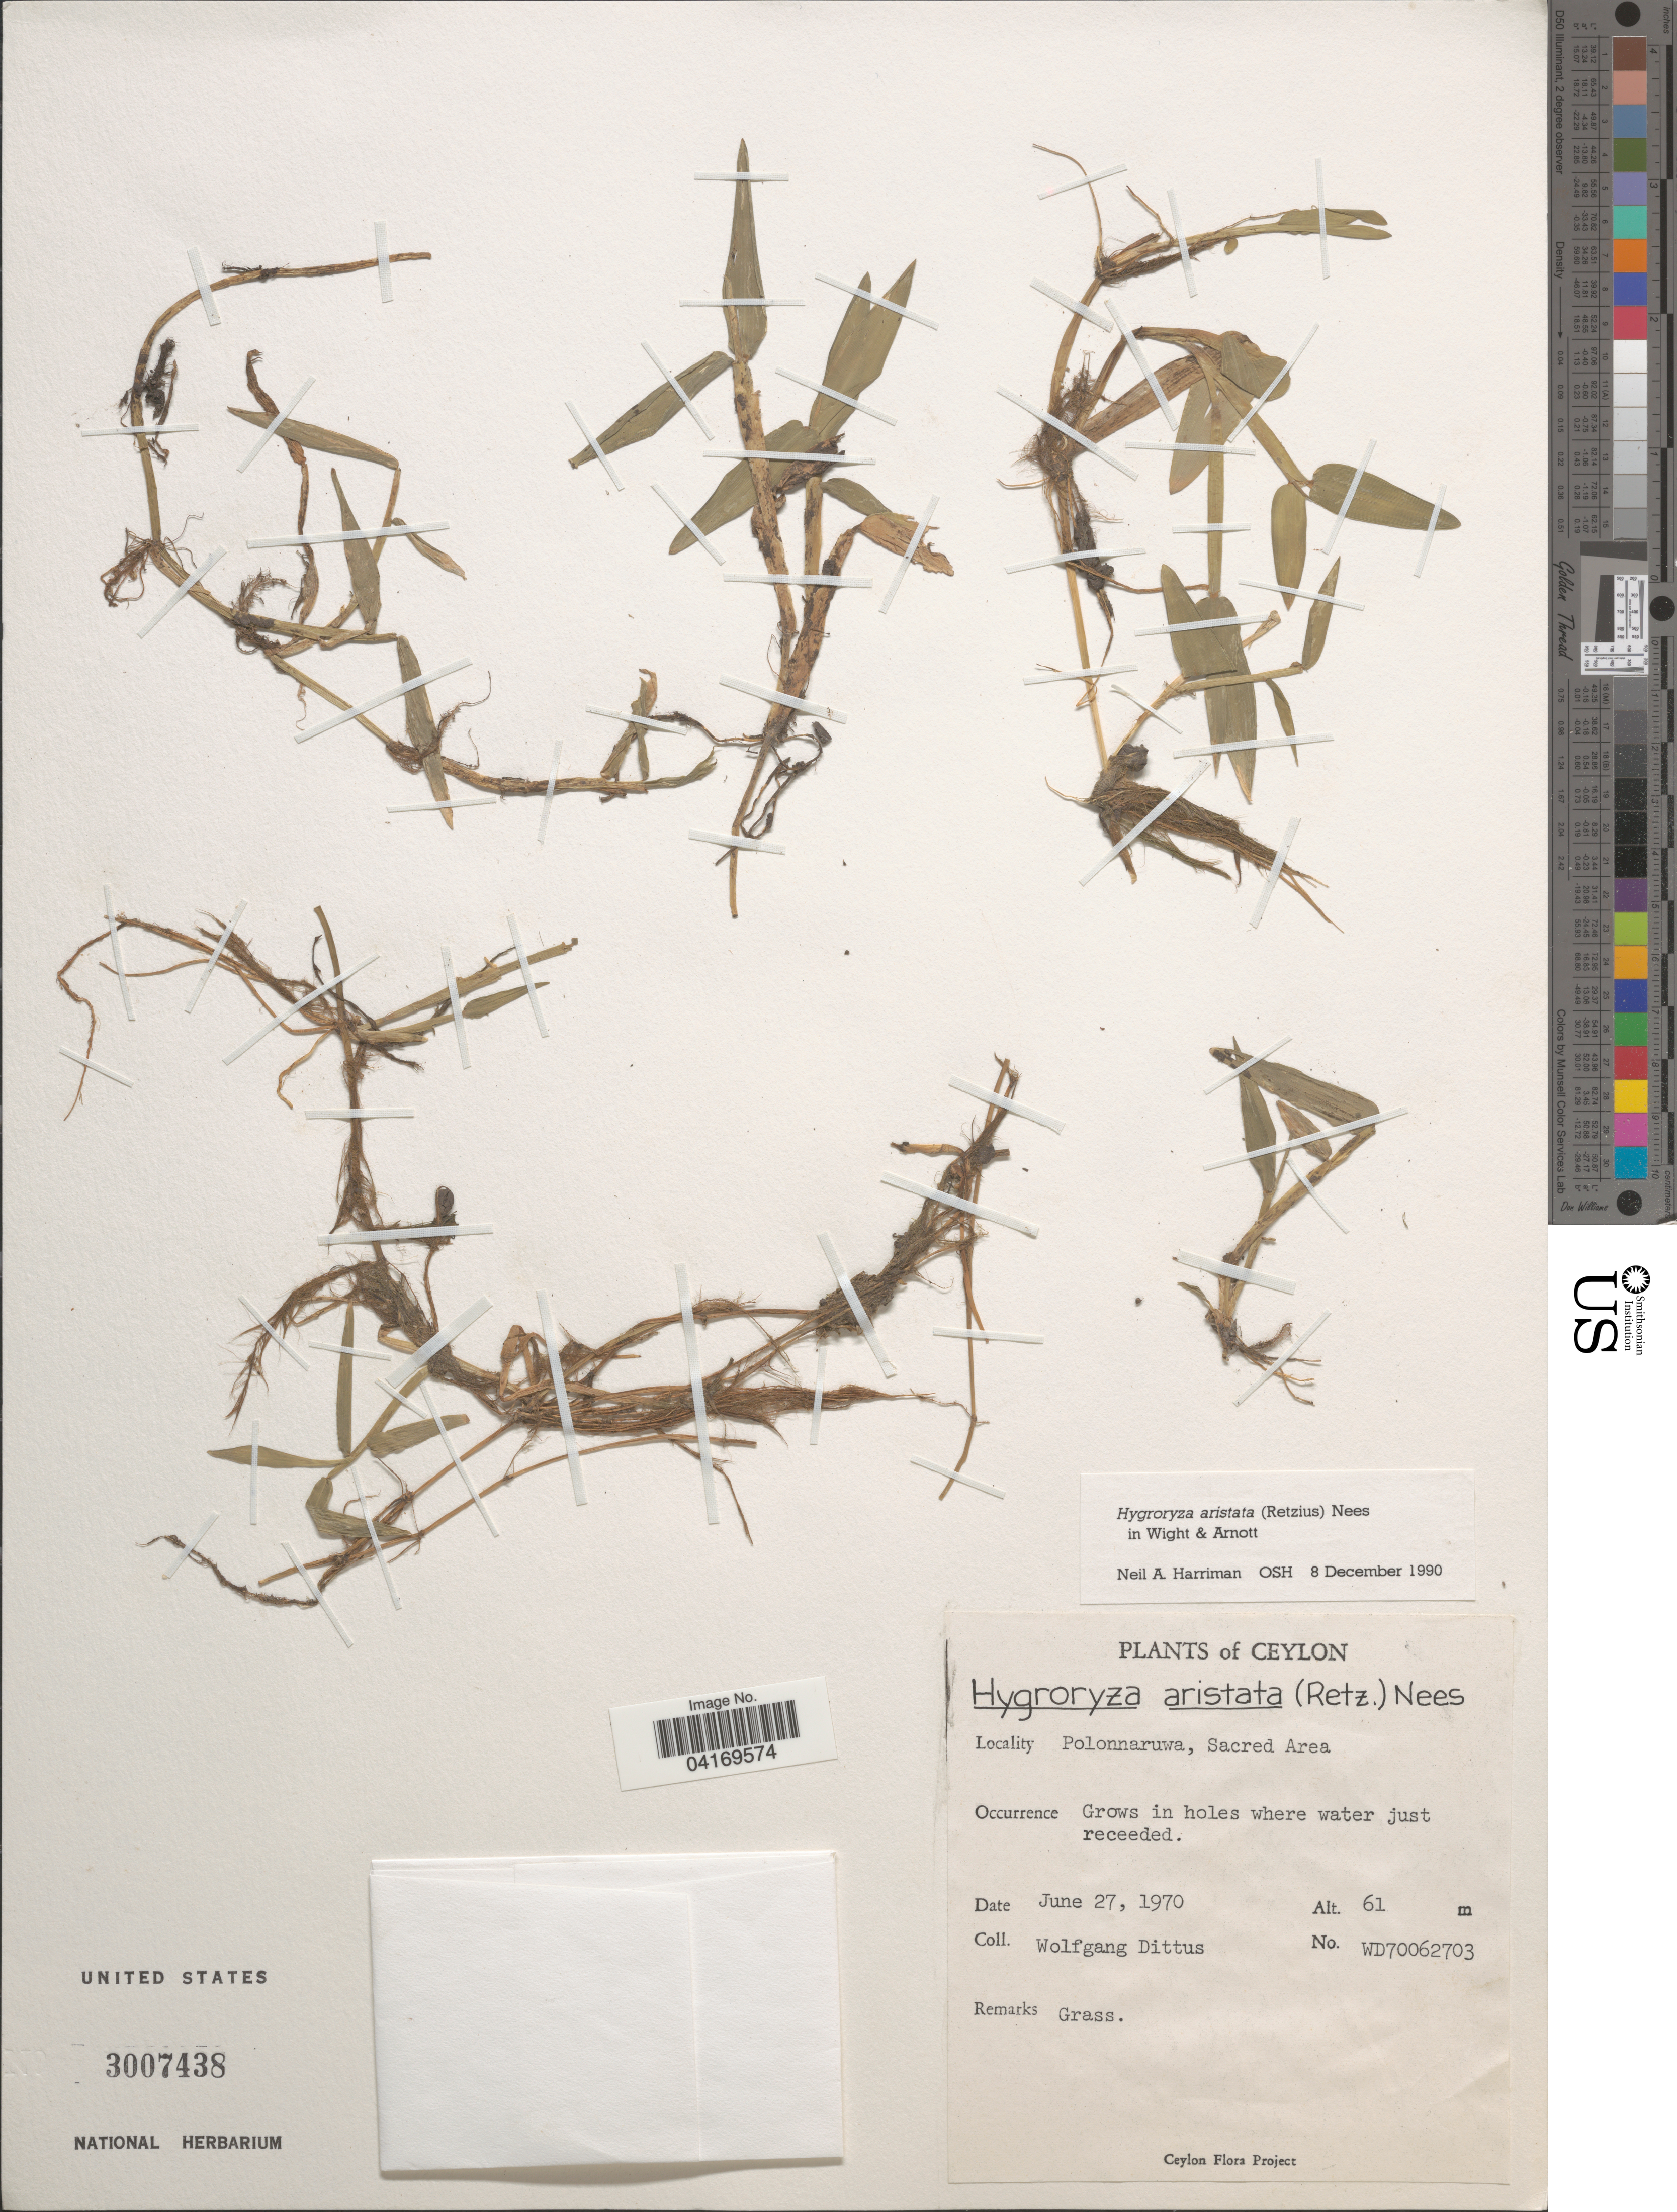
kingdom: Plantae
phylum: Tracheophyta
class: Liliopsida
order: Poales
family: Poaceae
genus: Hygroryza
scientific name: Hygroryza aristata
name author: (Retz.) Nees ex Wright & Arn.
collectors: W. Dittus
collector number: WD70062703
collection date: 1970-06-27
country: Sri Lanka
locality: Ceylon. Polonnaruwa, Sacred Area.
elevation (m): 61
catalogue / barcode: US 3007438